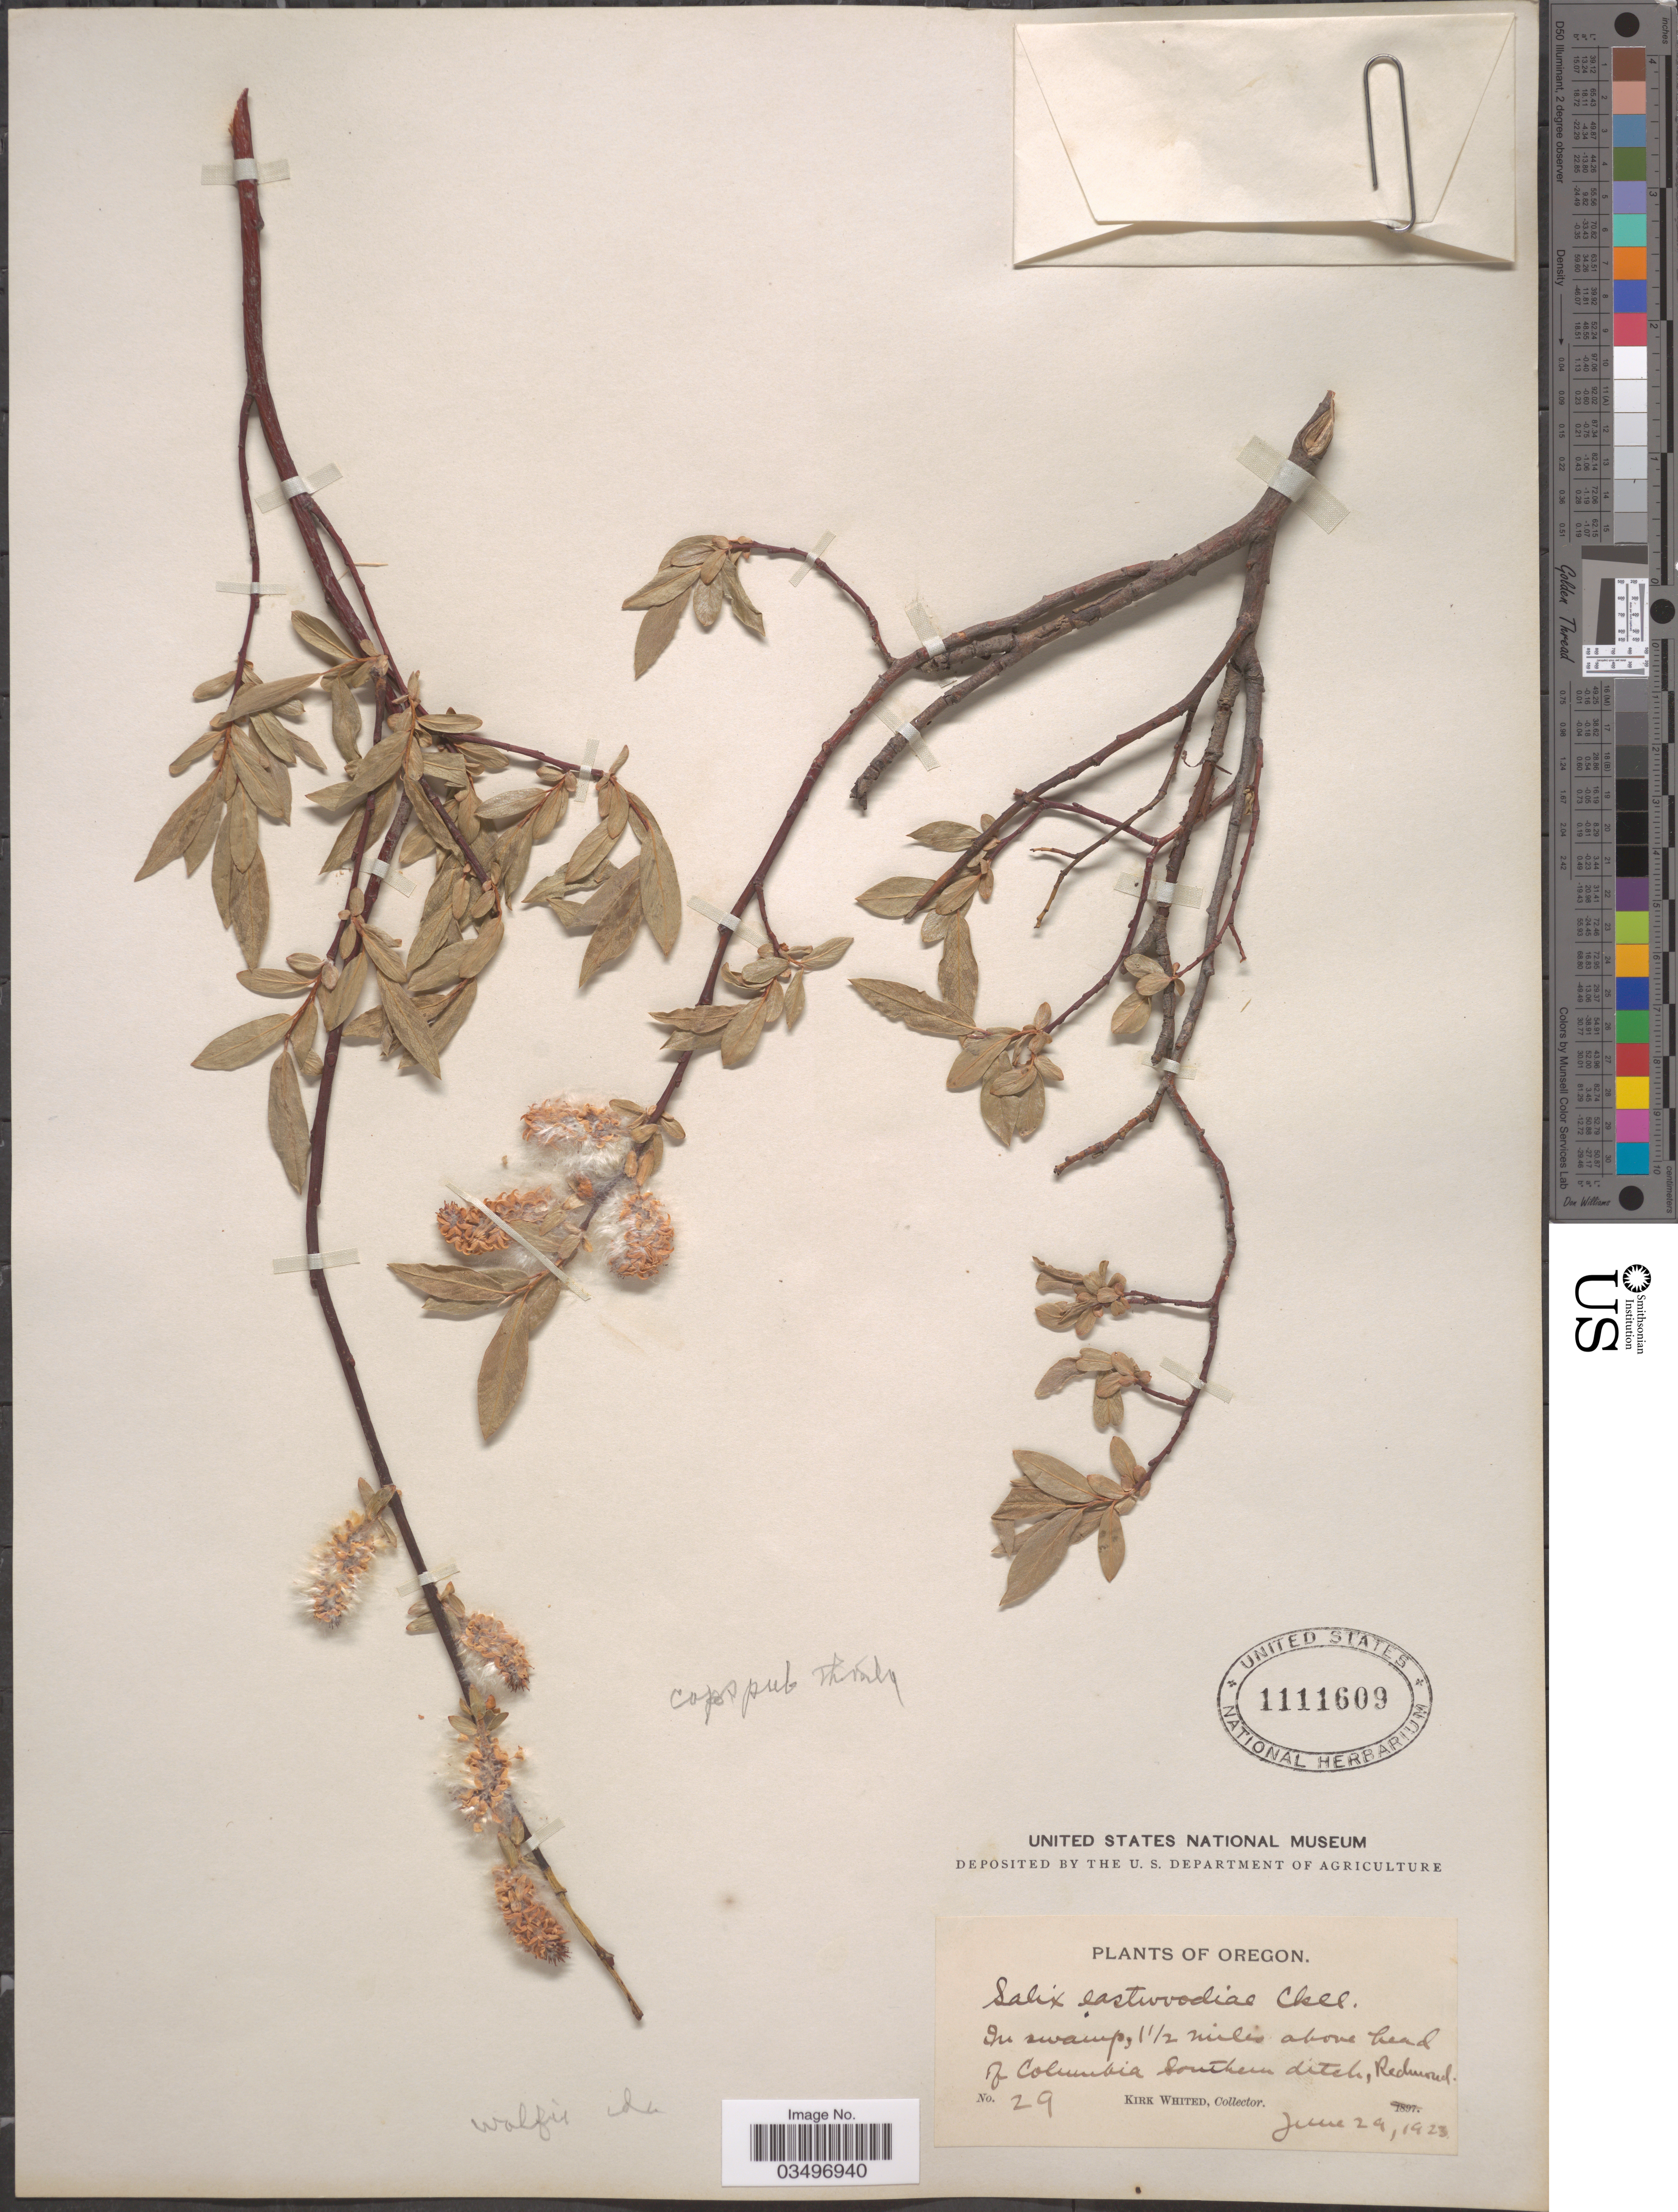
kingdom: Plantae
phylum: Tracheophyta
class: Magnoliopsida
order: Malpighiales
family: Salicaceae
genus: Salix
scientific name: Salix eastwoodiae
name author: Cockerell ex A. Heller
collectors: K. Whited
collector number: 29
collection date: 1923-06-29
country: United States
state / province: Oregon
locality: In swamp 1½ miles above head of Columbia Southern ditch, Redmond.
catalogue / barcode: US 1111609